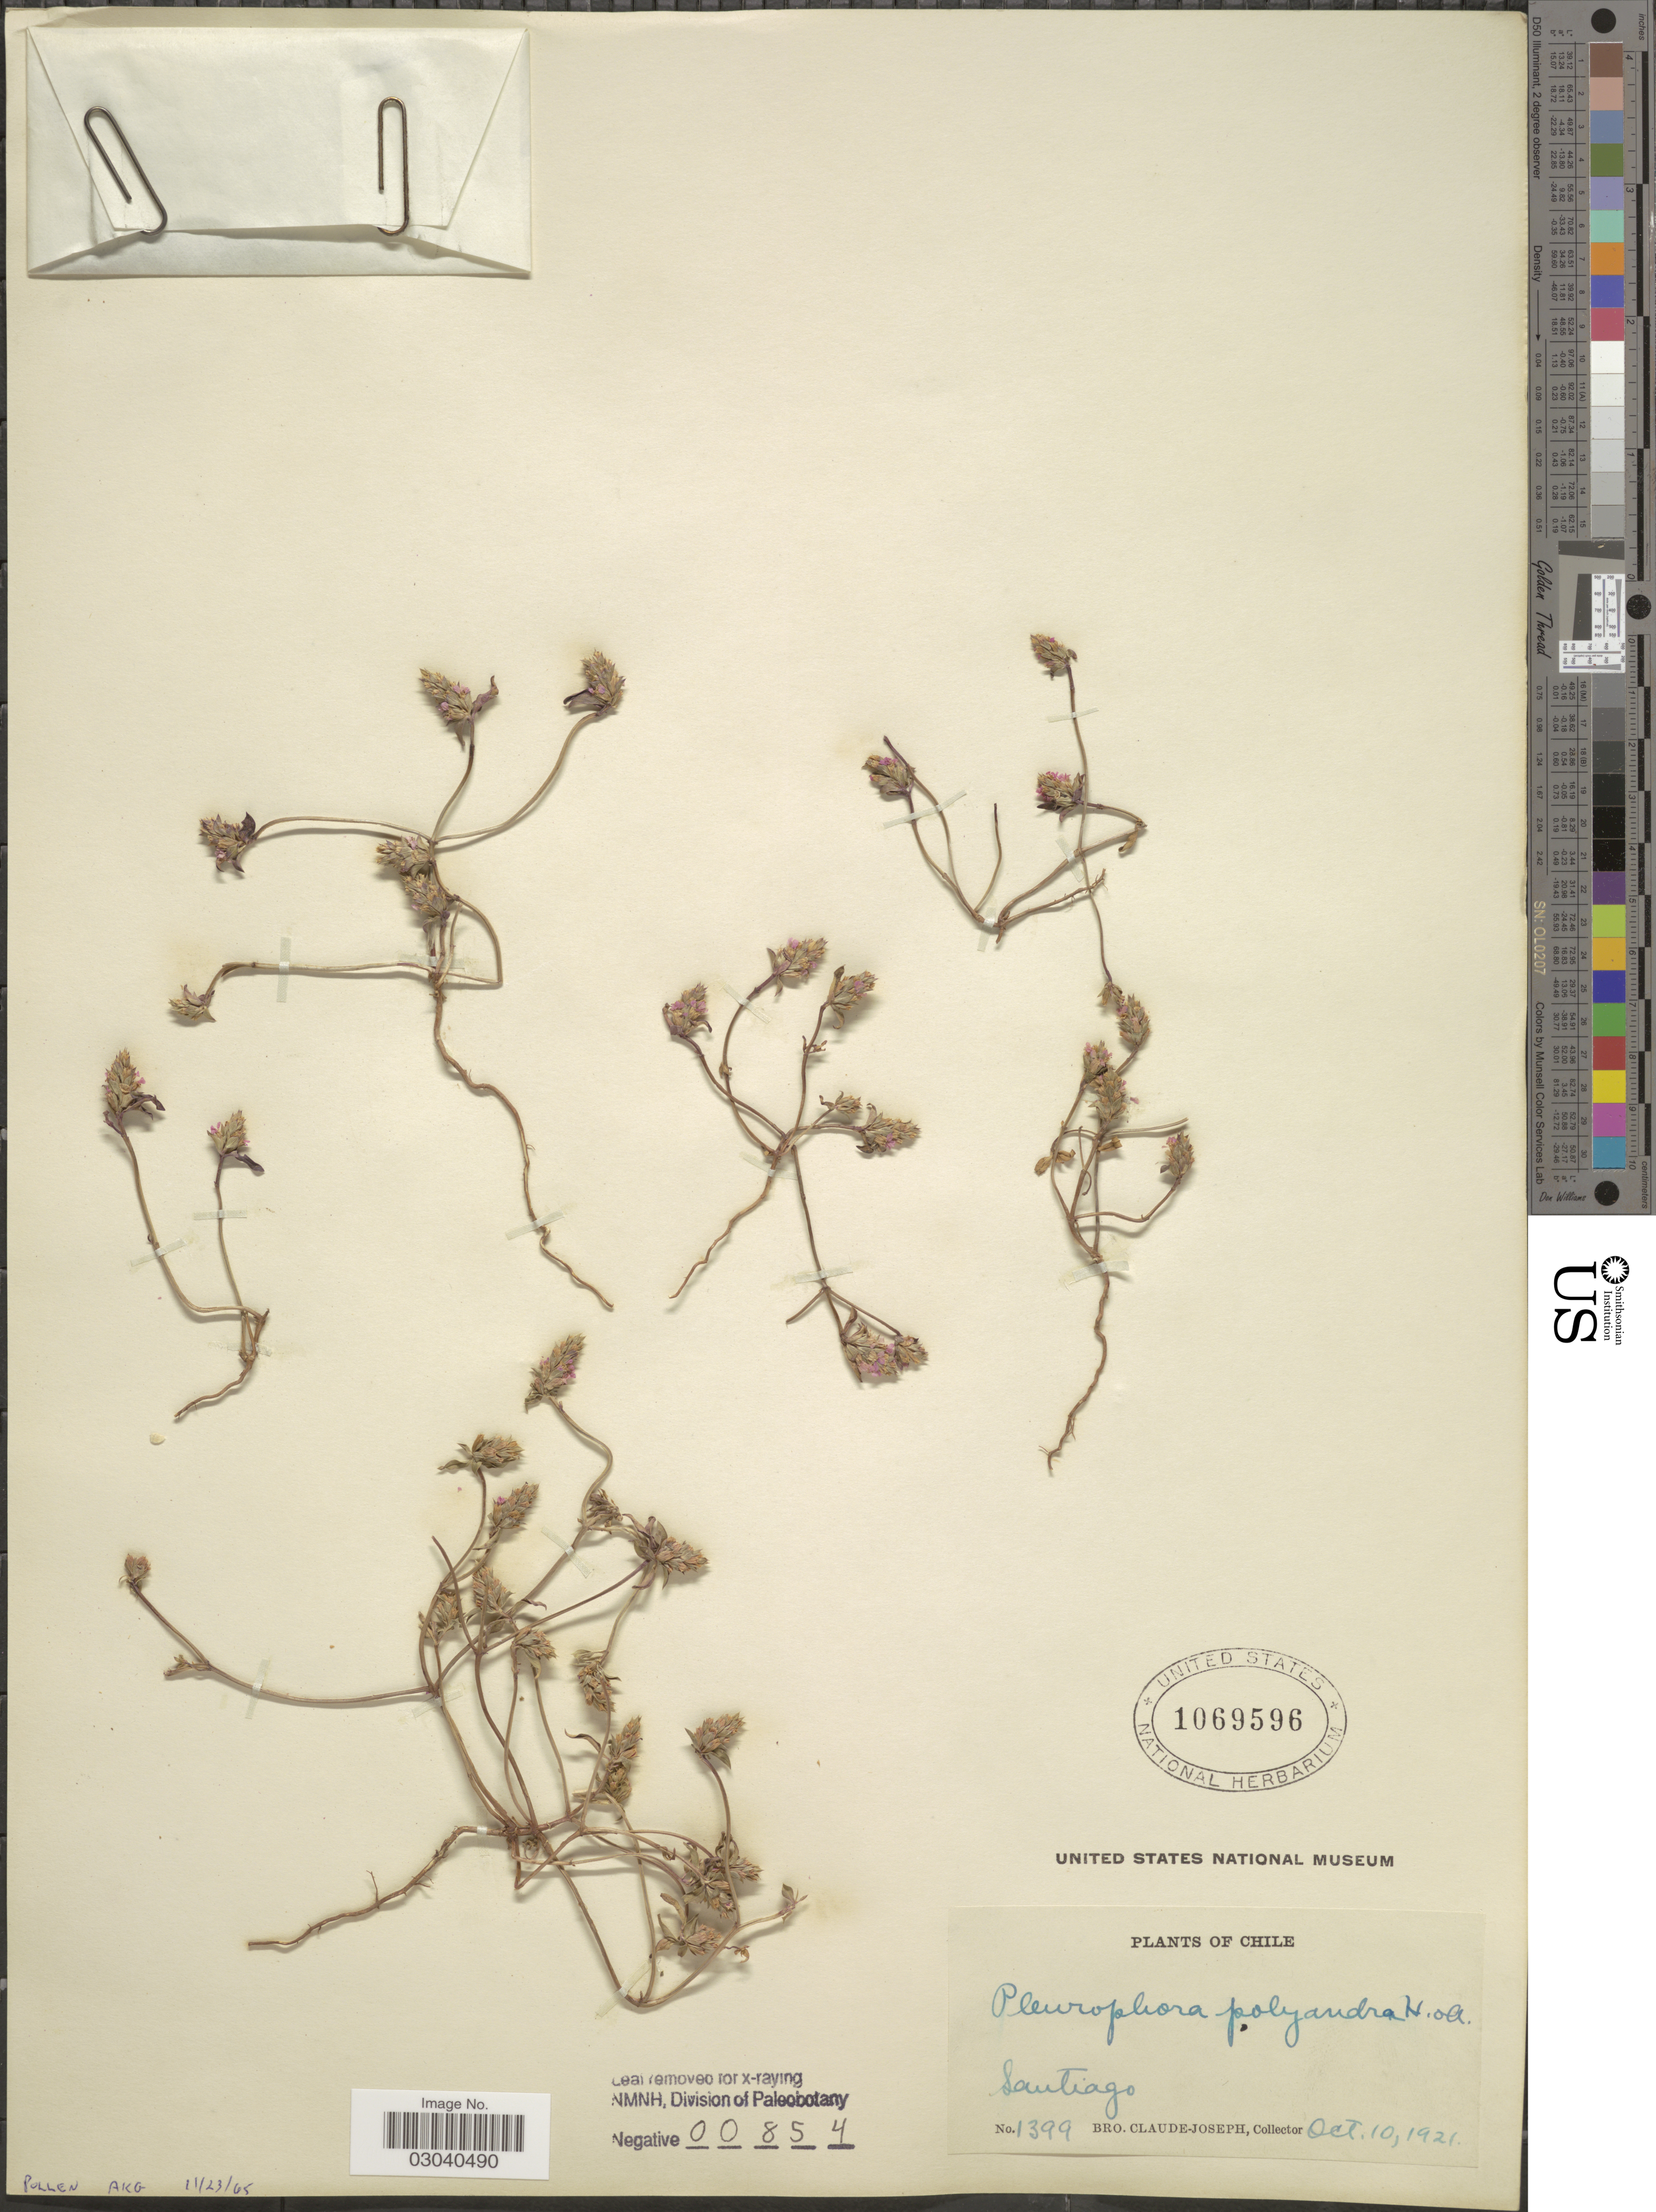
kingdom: Plantae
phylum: Tracheophyta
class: Magnoliopsida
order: Myrtales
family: Lythraceae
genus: Pleurophora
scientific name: Pleurophora polyandra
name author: Hook. & Arn.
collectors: Bro. Claude-Joseph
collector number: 1399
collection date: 1921-10-10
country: Chile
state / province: Región Metropolitana (RM)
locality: Santiago.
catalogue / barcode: US 1069596